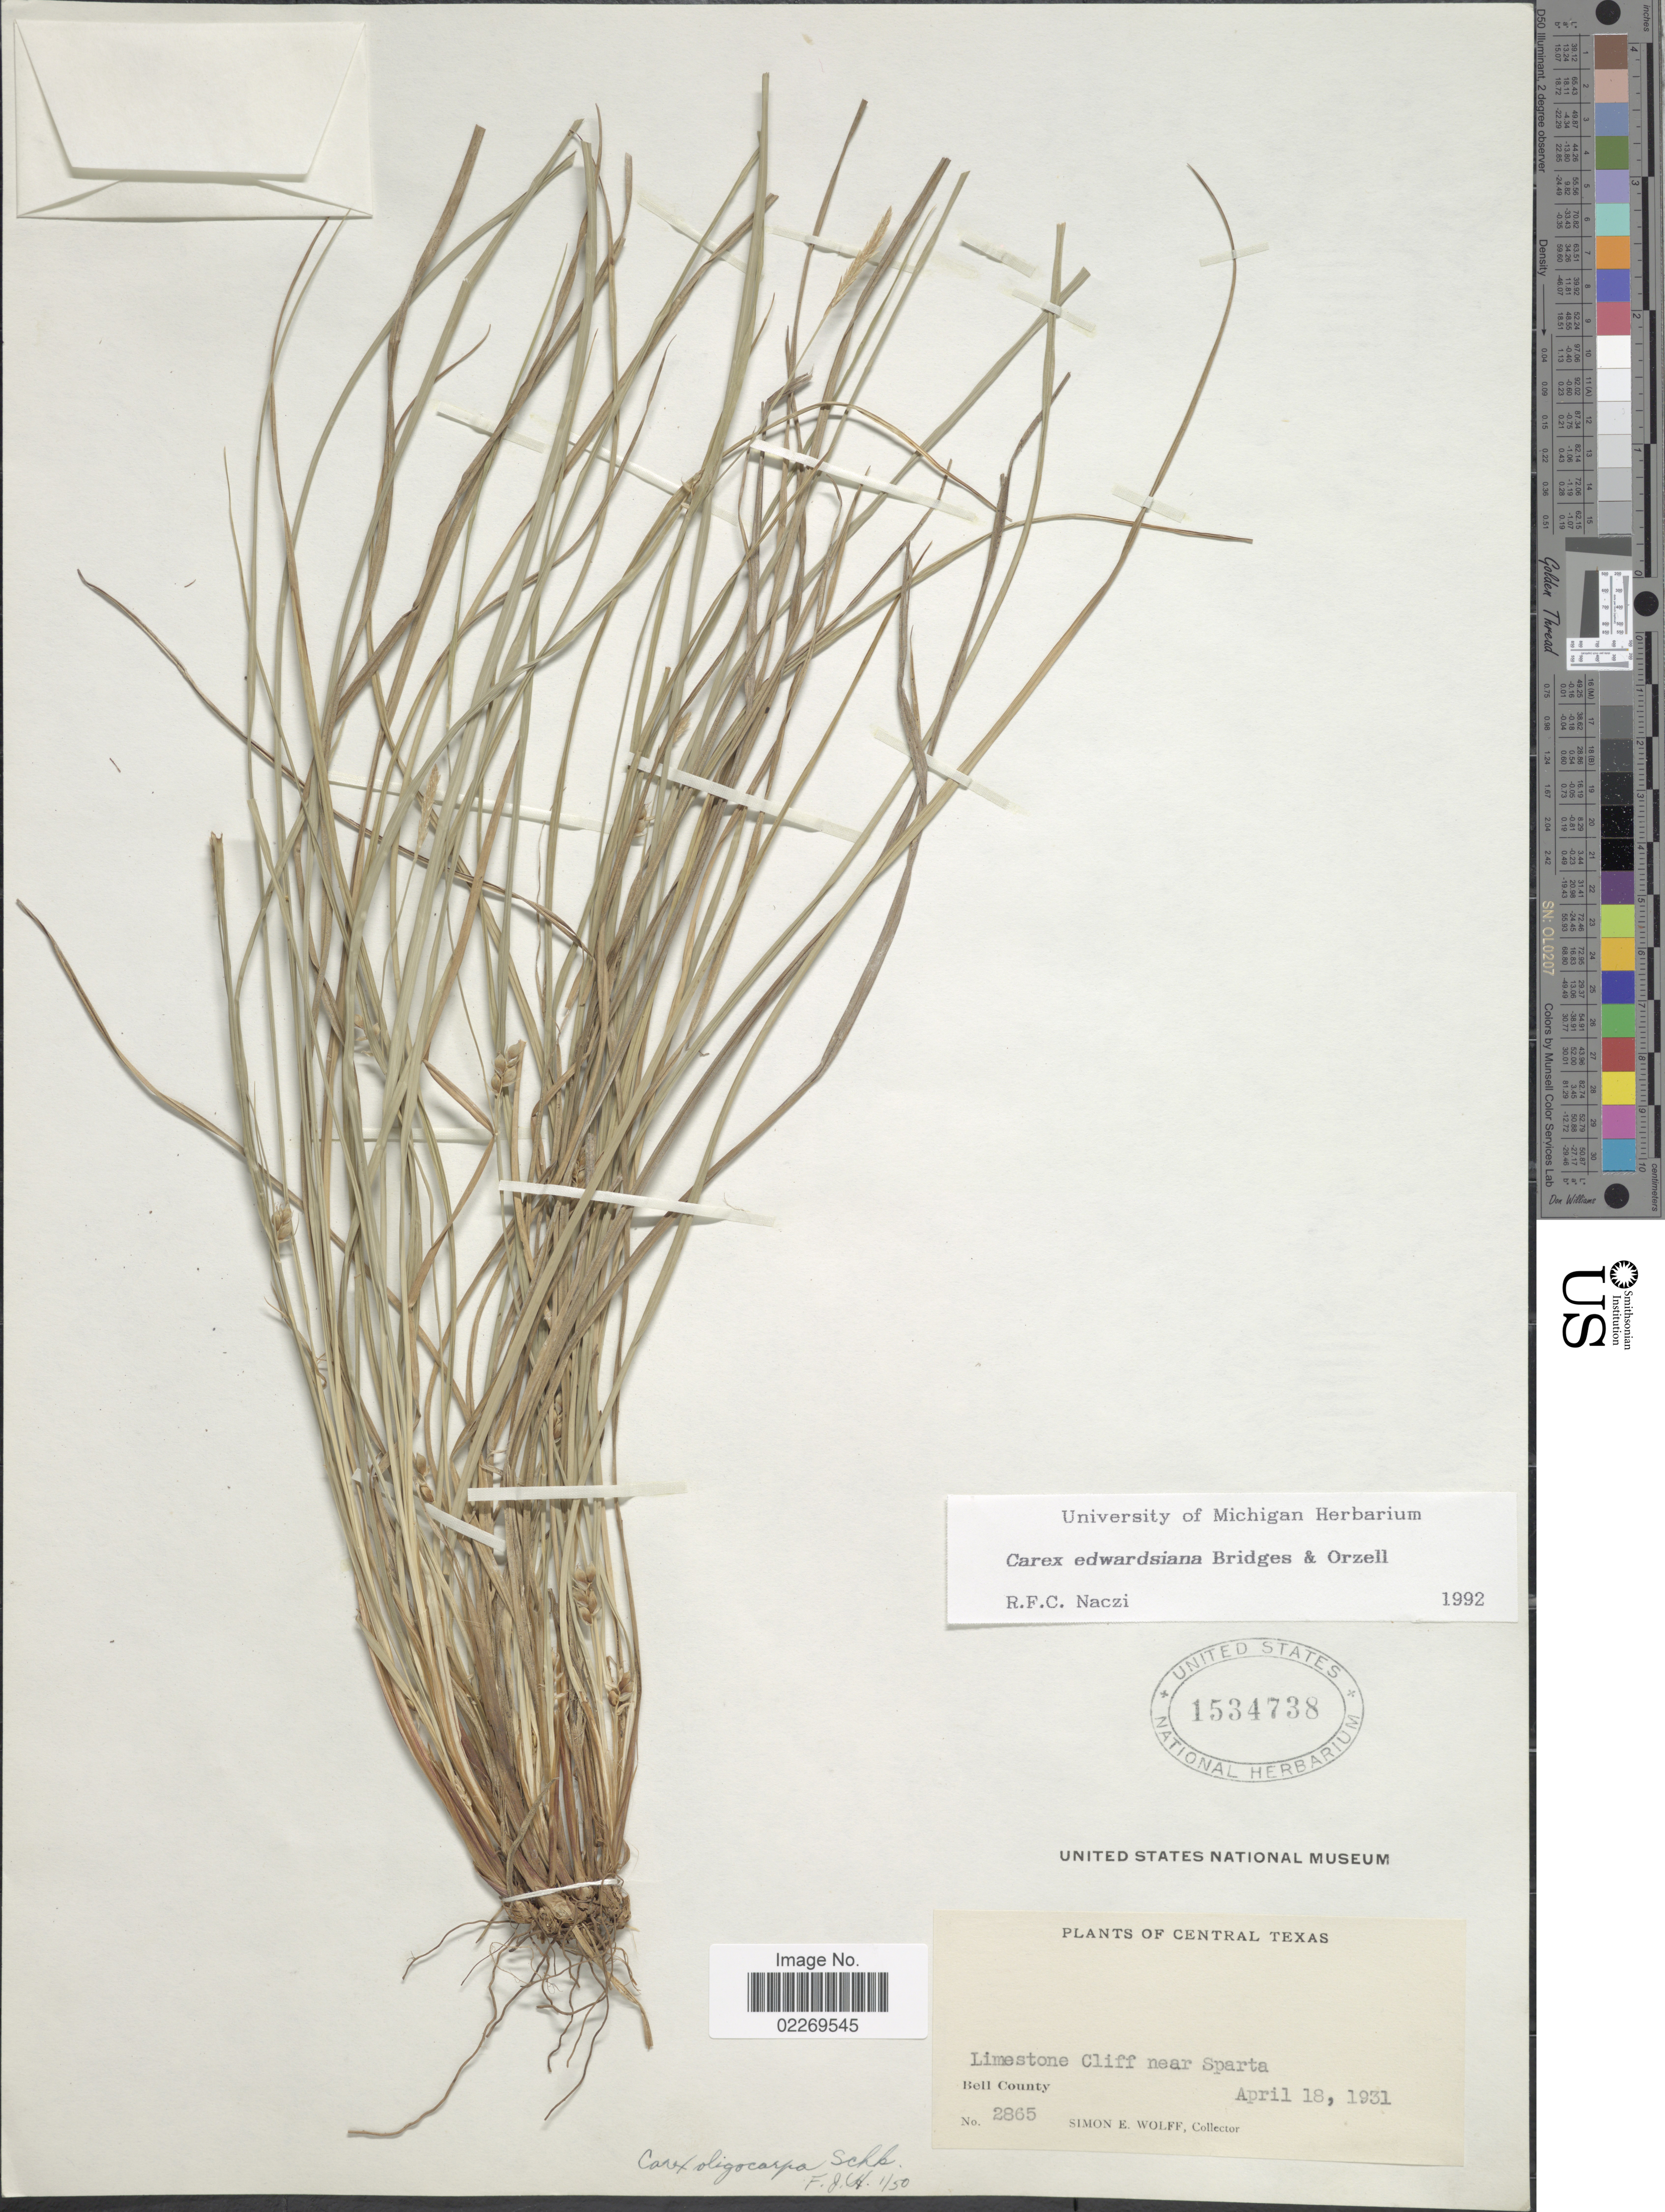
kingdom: Plantae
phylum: Tracheophyta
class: Liliopsida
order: Poales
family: Cyperaceae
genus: Carex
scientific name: Carex edwardsiana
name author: E.L. Bridges & Orzell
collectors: S. E. Wolff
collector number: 2865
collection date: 1931-04-18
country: United States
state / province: Texas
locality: Central texas, near Sparta, Bell County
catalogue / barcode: US 1534738